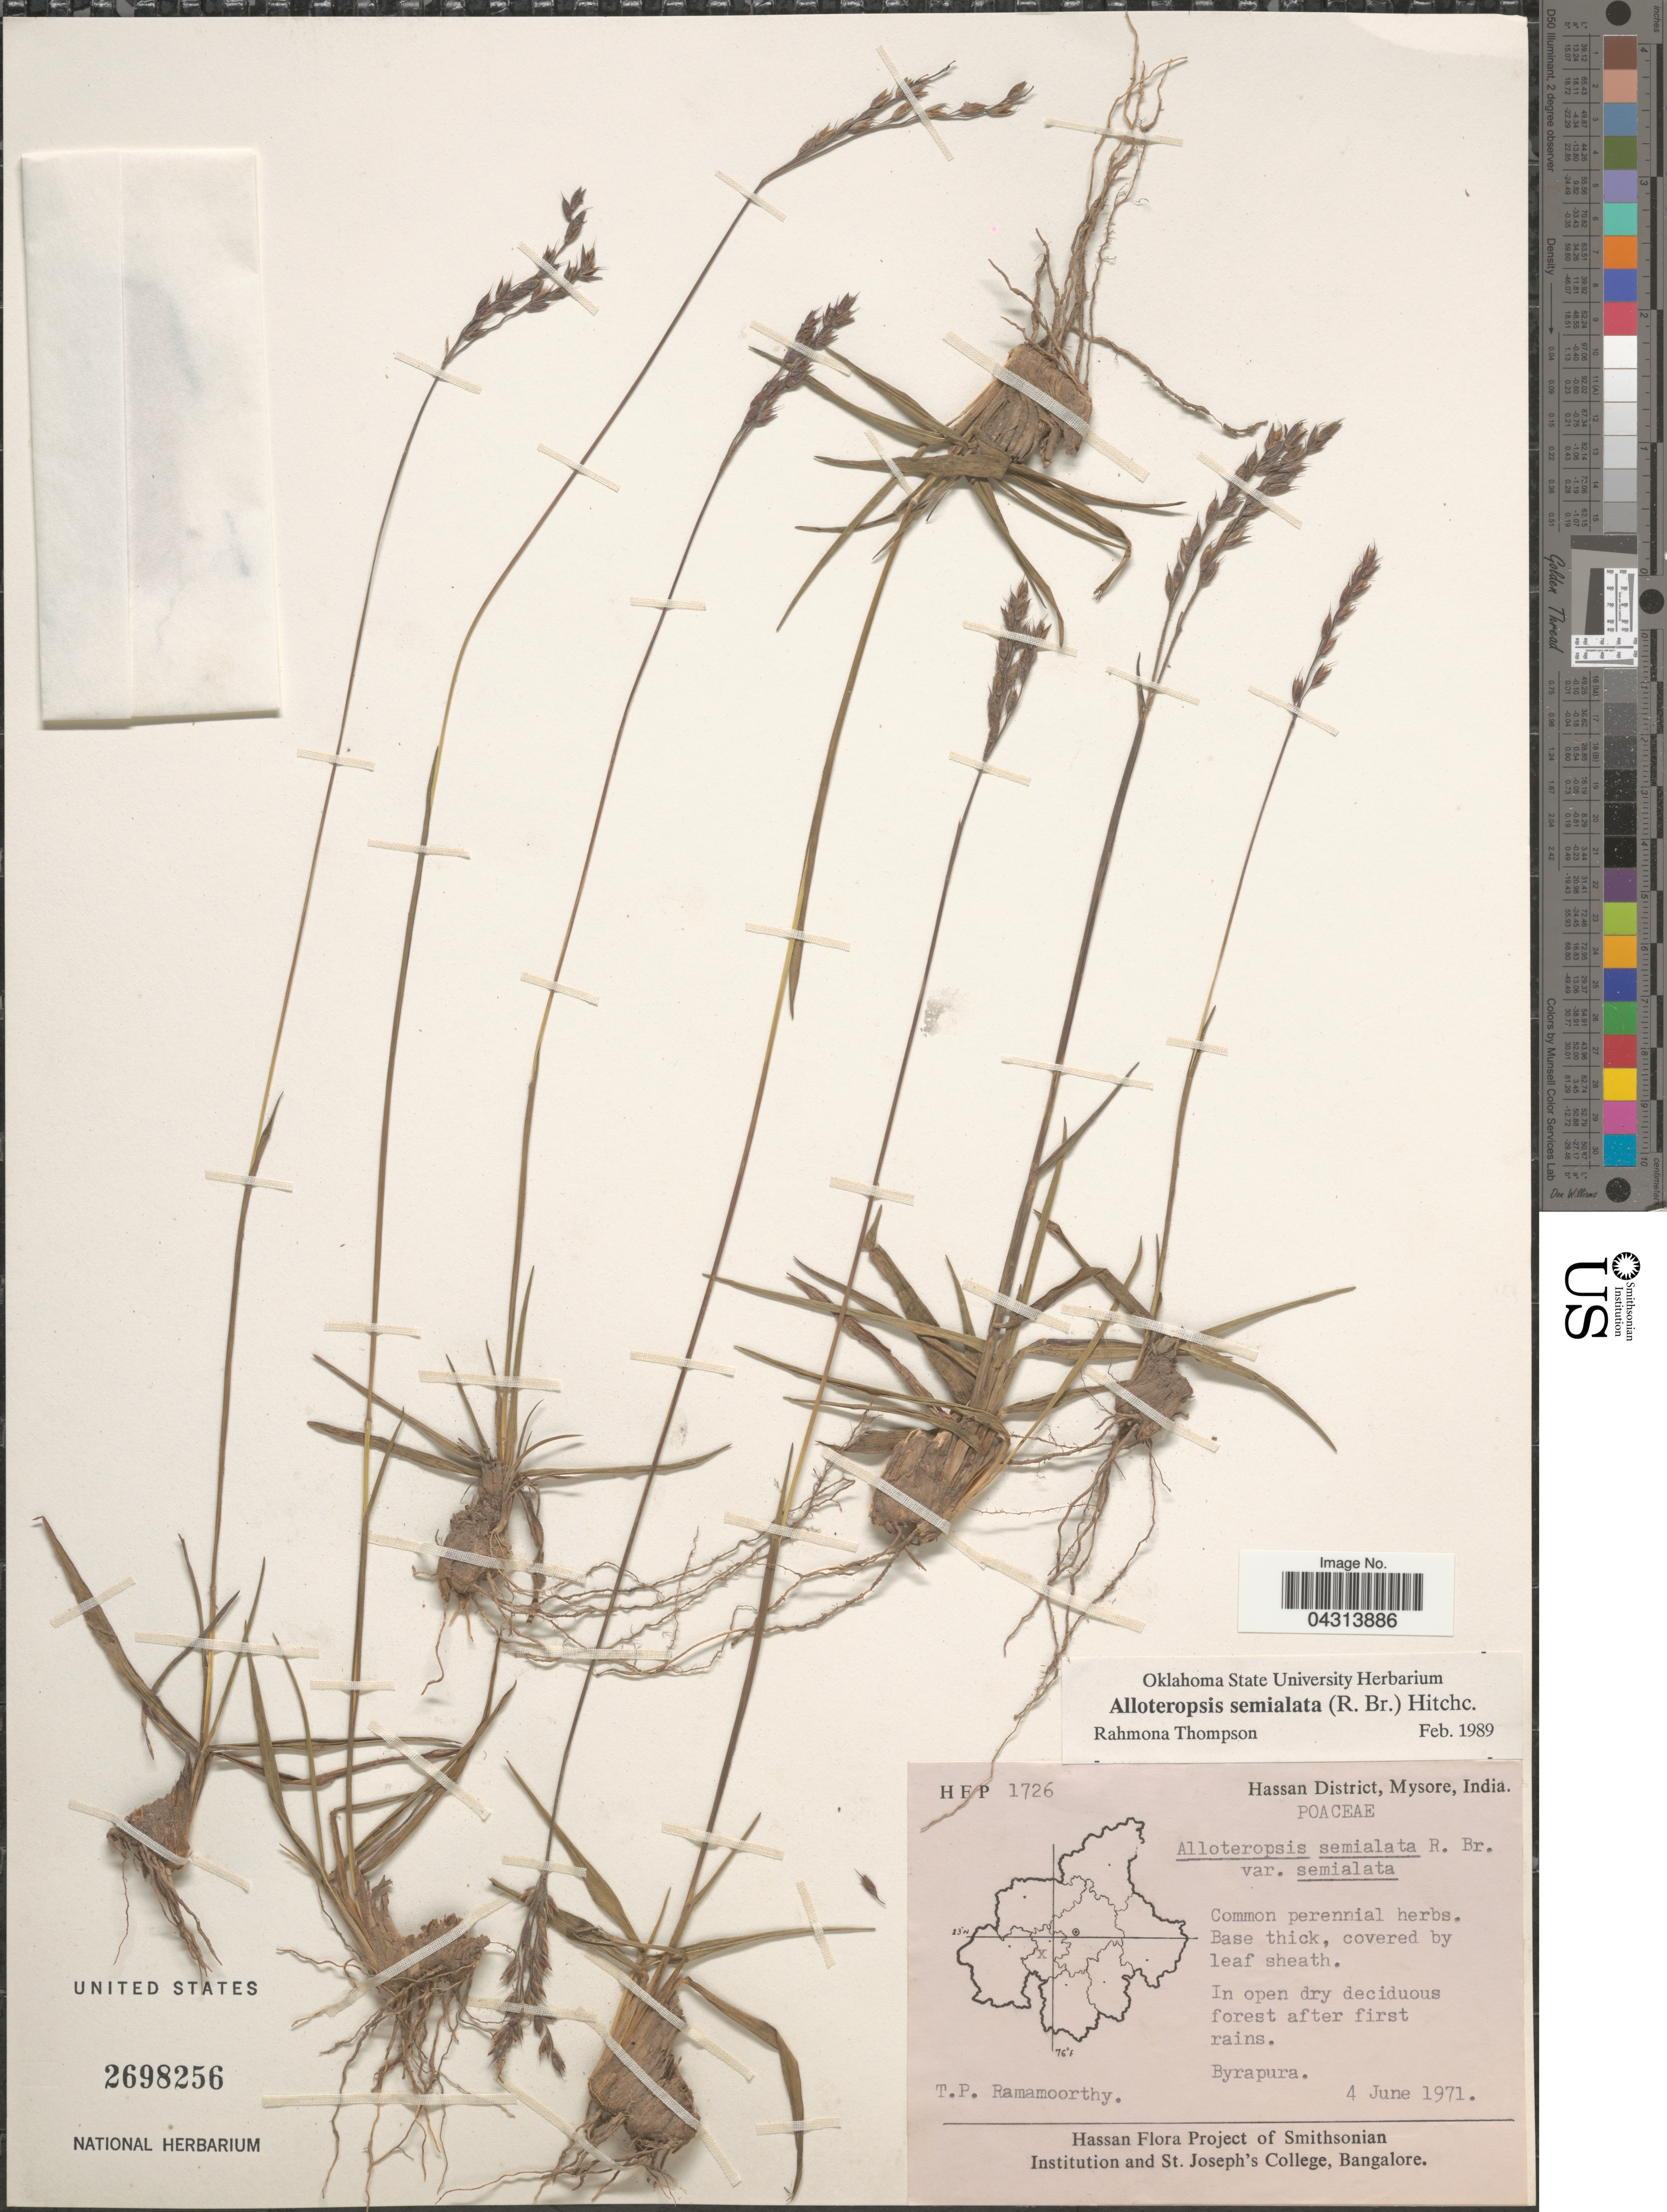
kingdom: Plantae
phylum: Tracheophyta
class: Liliopsida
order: Poales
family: Poaceae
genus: Alloteropsis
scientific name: Alloteropsis semialata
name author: (R. Br.) Hitchc.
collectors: T. P. Ramamoorthy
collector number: HFP 1726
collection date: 1971-06-04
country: India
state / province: Karnataka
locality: Hassan District, Mysore. Byrapura.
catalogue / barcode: US 2698256